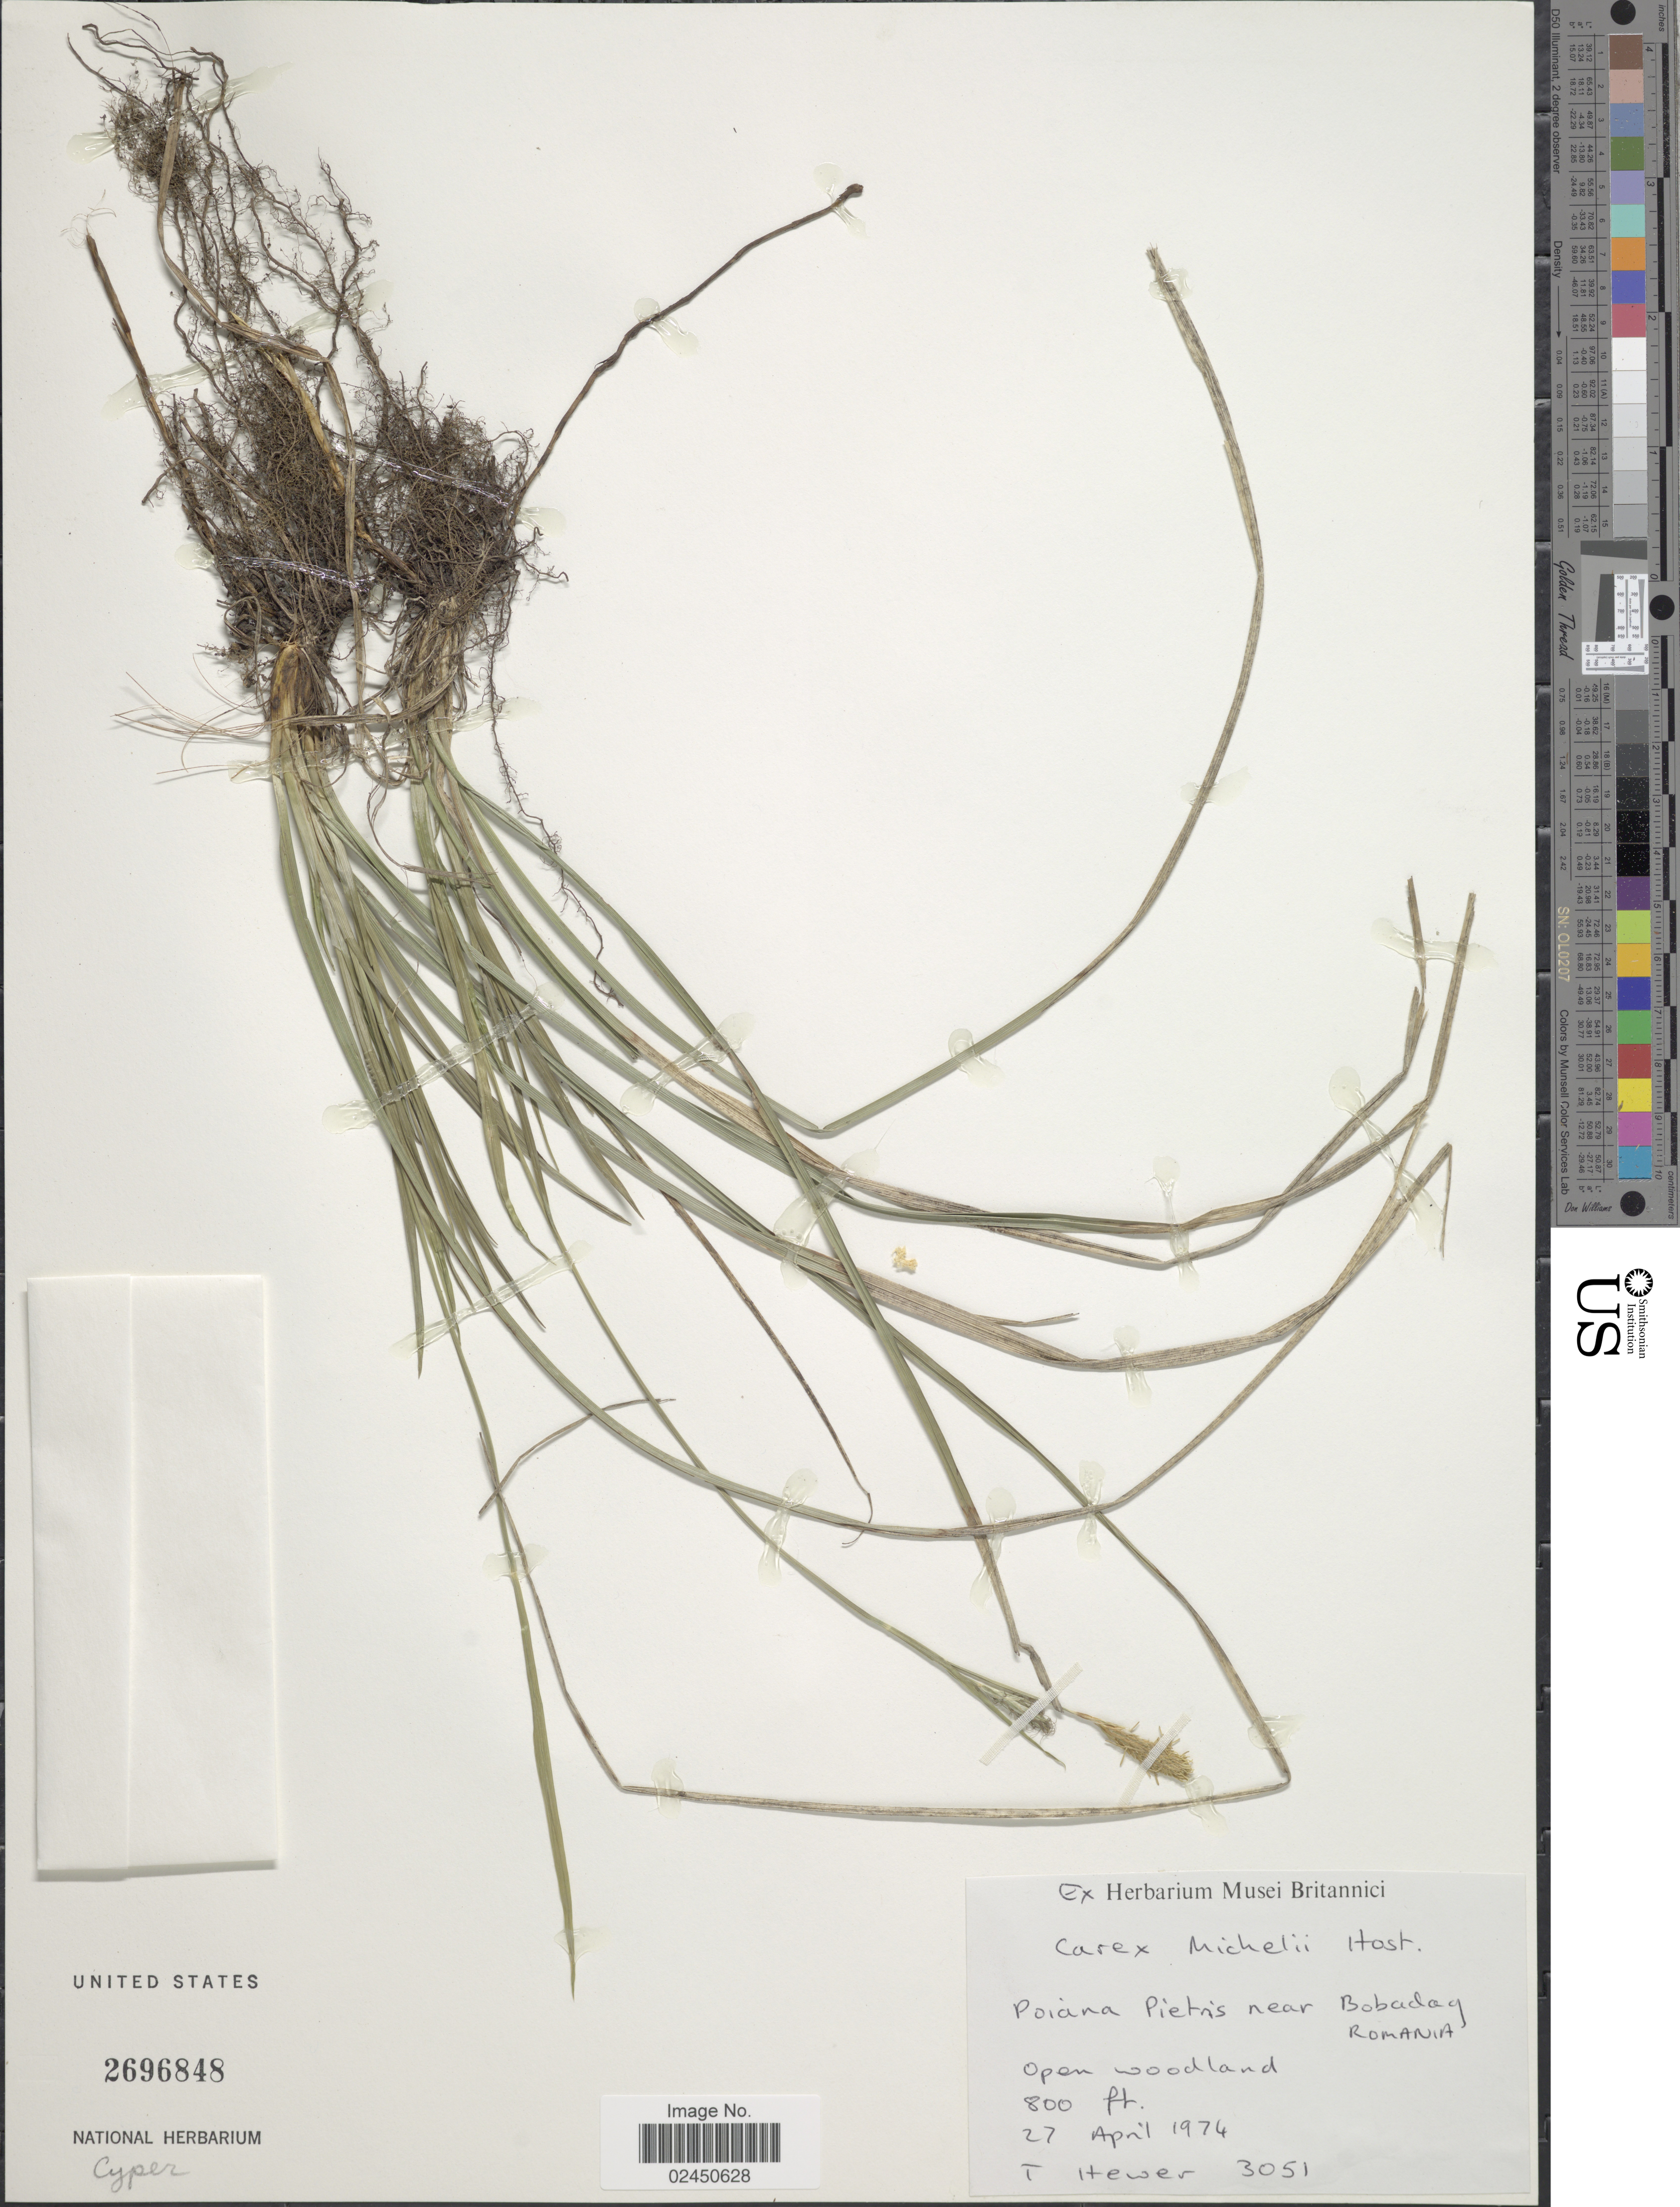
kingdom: Plantae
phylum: Tracheophyta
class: Liliopsida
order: Poales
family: Cyperaceae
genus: Carex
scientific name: Carex michelii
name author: Host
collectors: T. Hewer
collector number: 3051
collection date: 1974-04-27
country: Romania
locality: Poiana Pietris near Bobadag. Open woodland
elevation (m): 244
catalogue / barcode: US 2696848